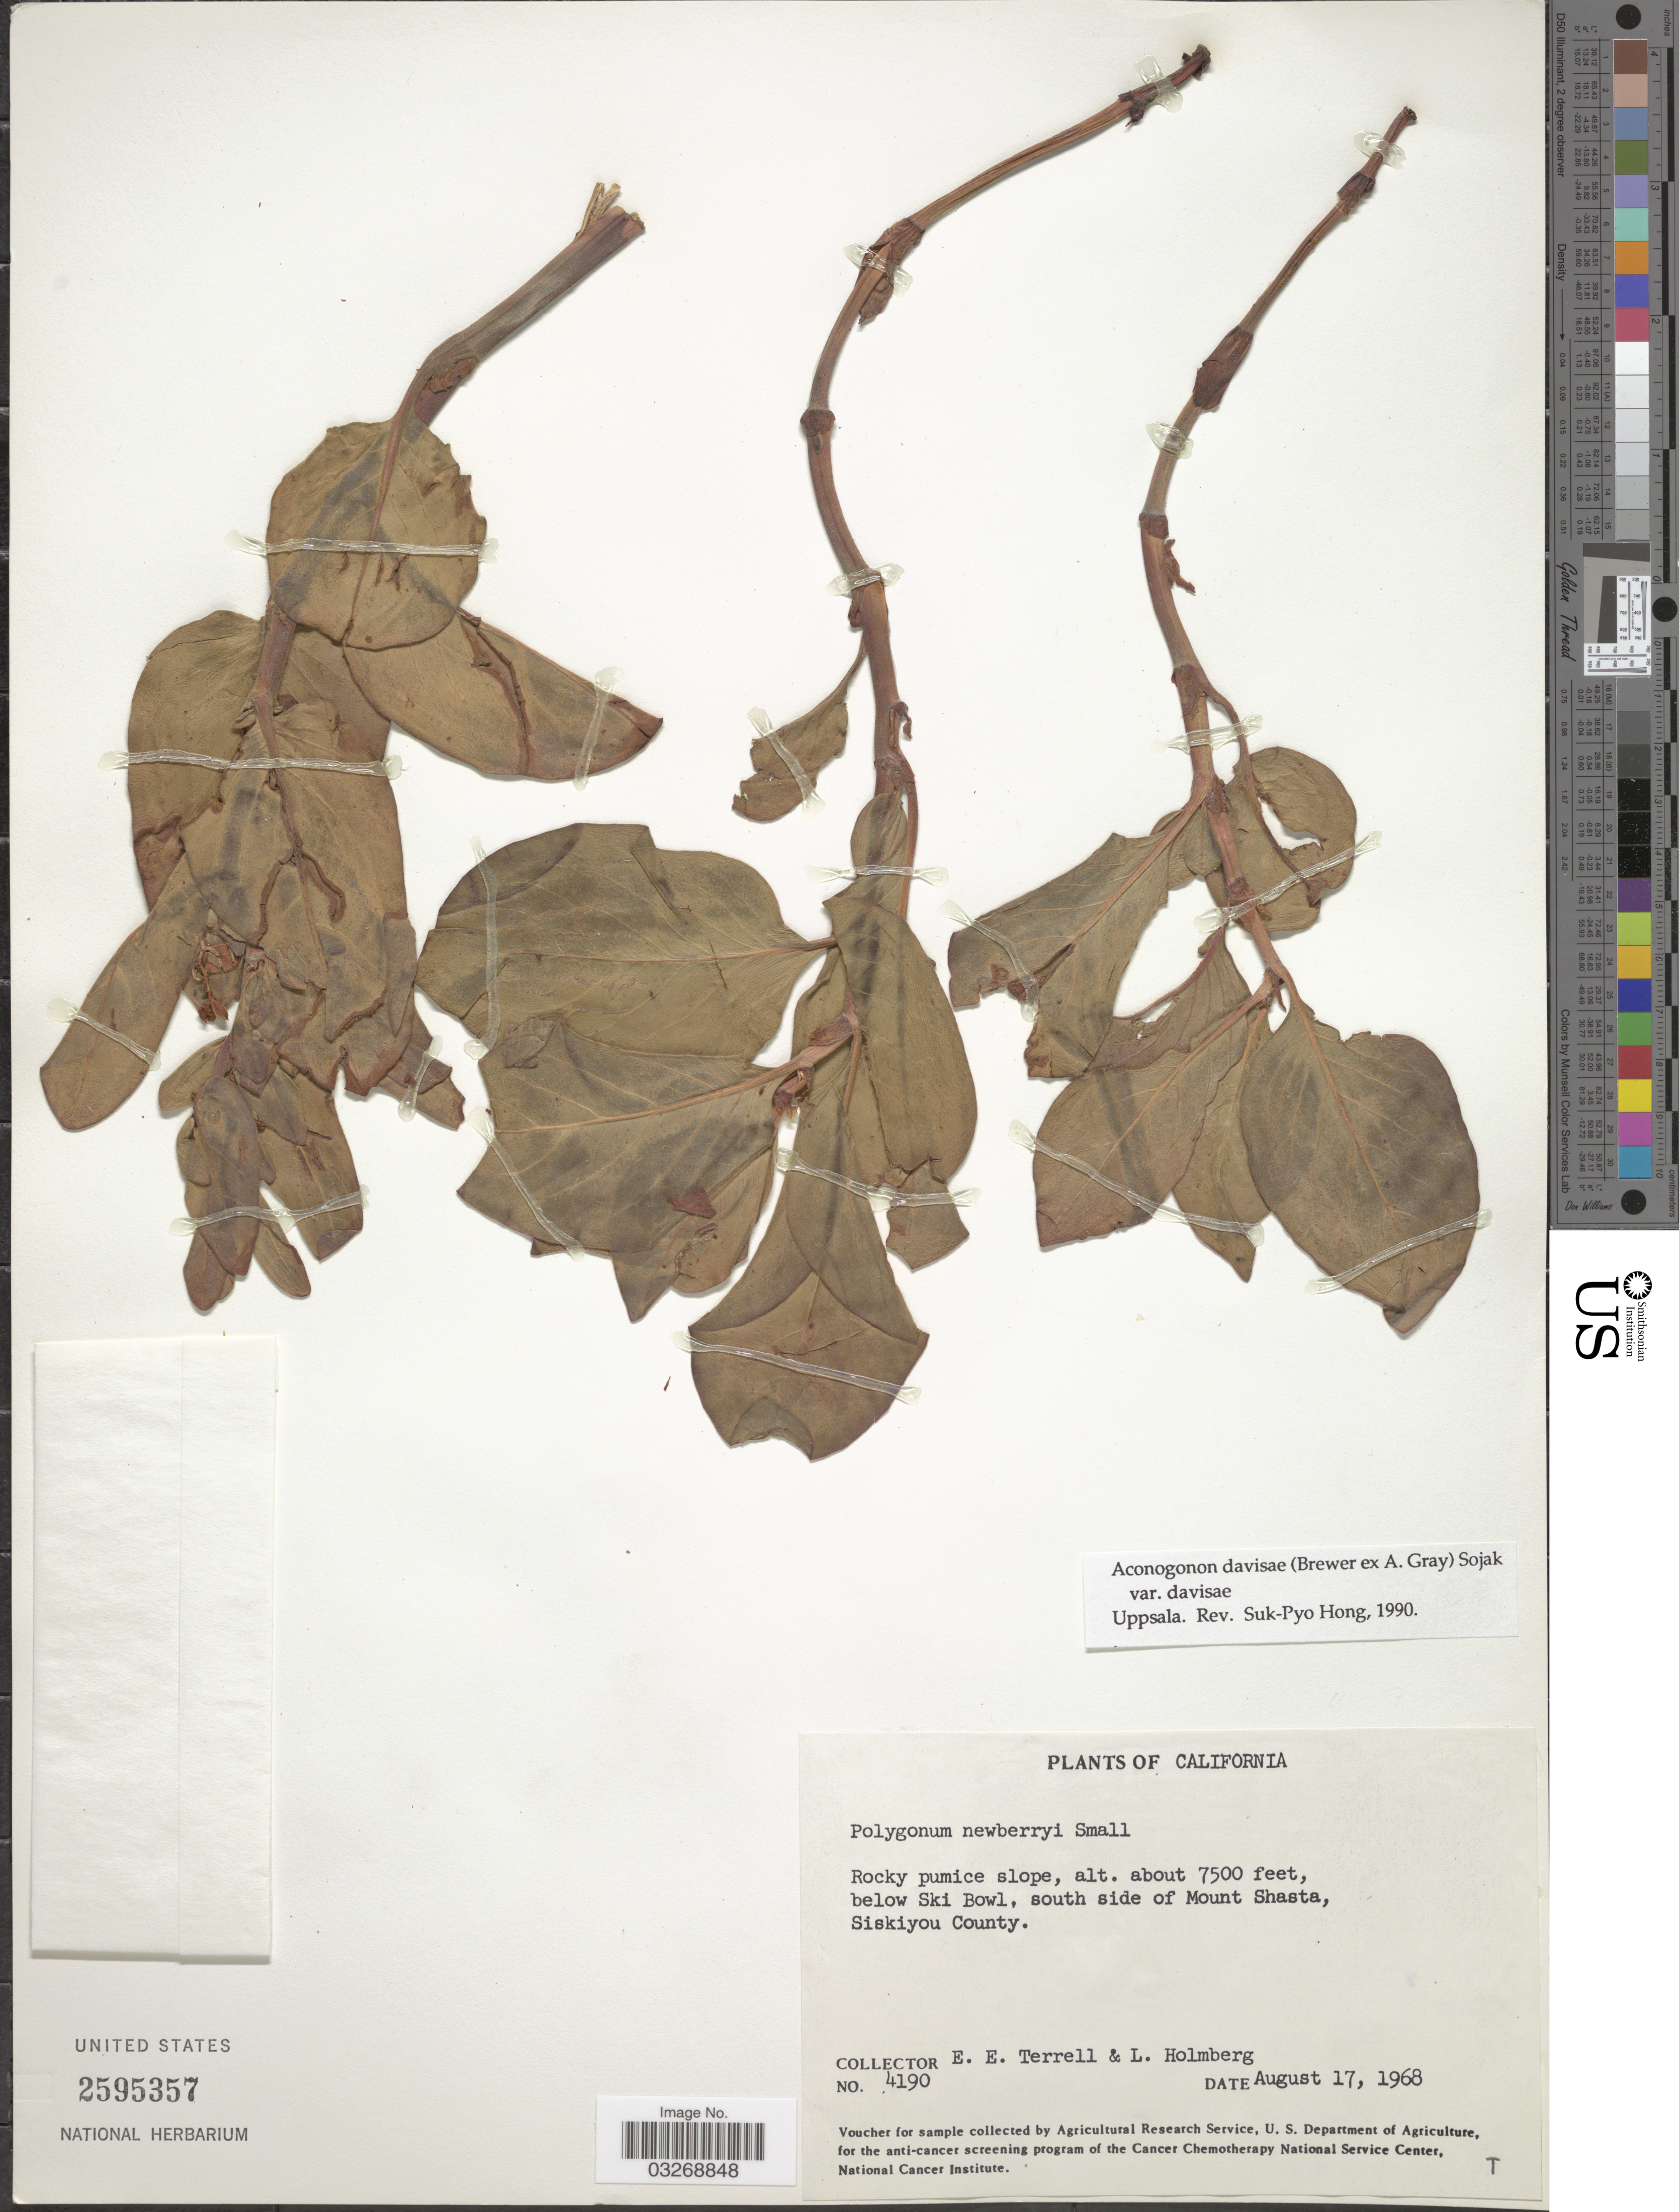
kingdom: Plantae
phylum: Tracheophyta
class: Magnoliopsida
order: Caryophyllales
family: Polygonaceae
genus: Koenigia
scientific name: Koenigia davisiae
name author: (W.H. Brewer ex A. Gray) T.M. Schust. & Reveal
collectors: E. E. Terrell & L. Holmberg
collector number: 4190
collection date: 1968-08-17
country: United States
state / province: California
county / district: Siskiyou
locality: Rocky pumice slope, below Ski Bowl, south side of Mount Shasta, Siskiyou County.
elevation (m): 2286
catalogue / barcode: US 2595357